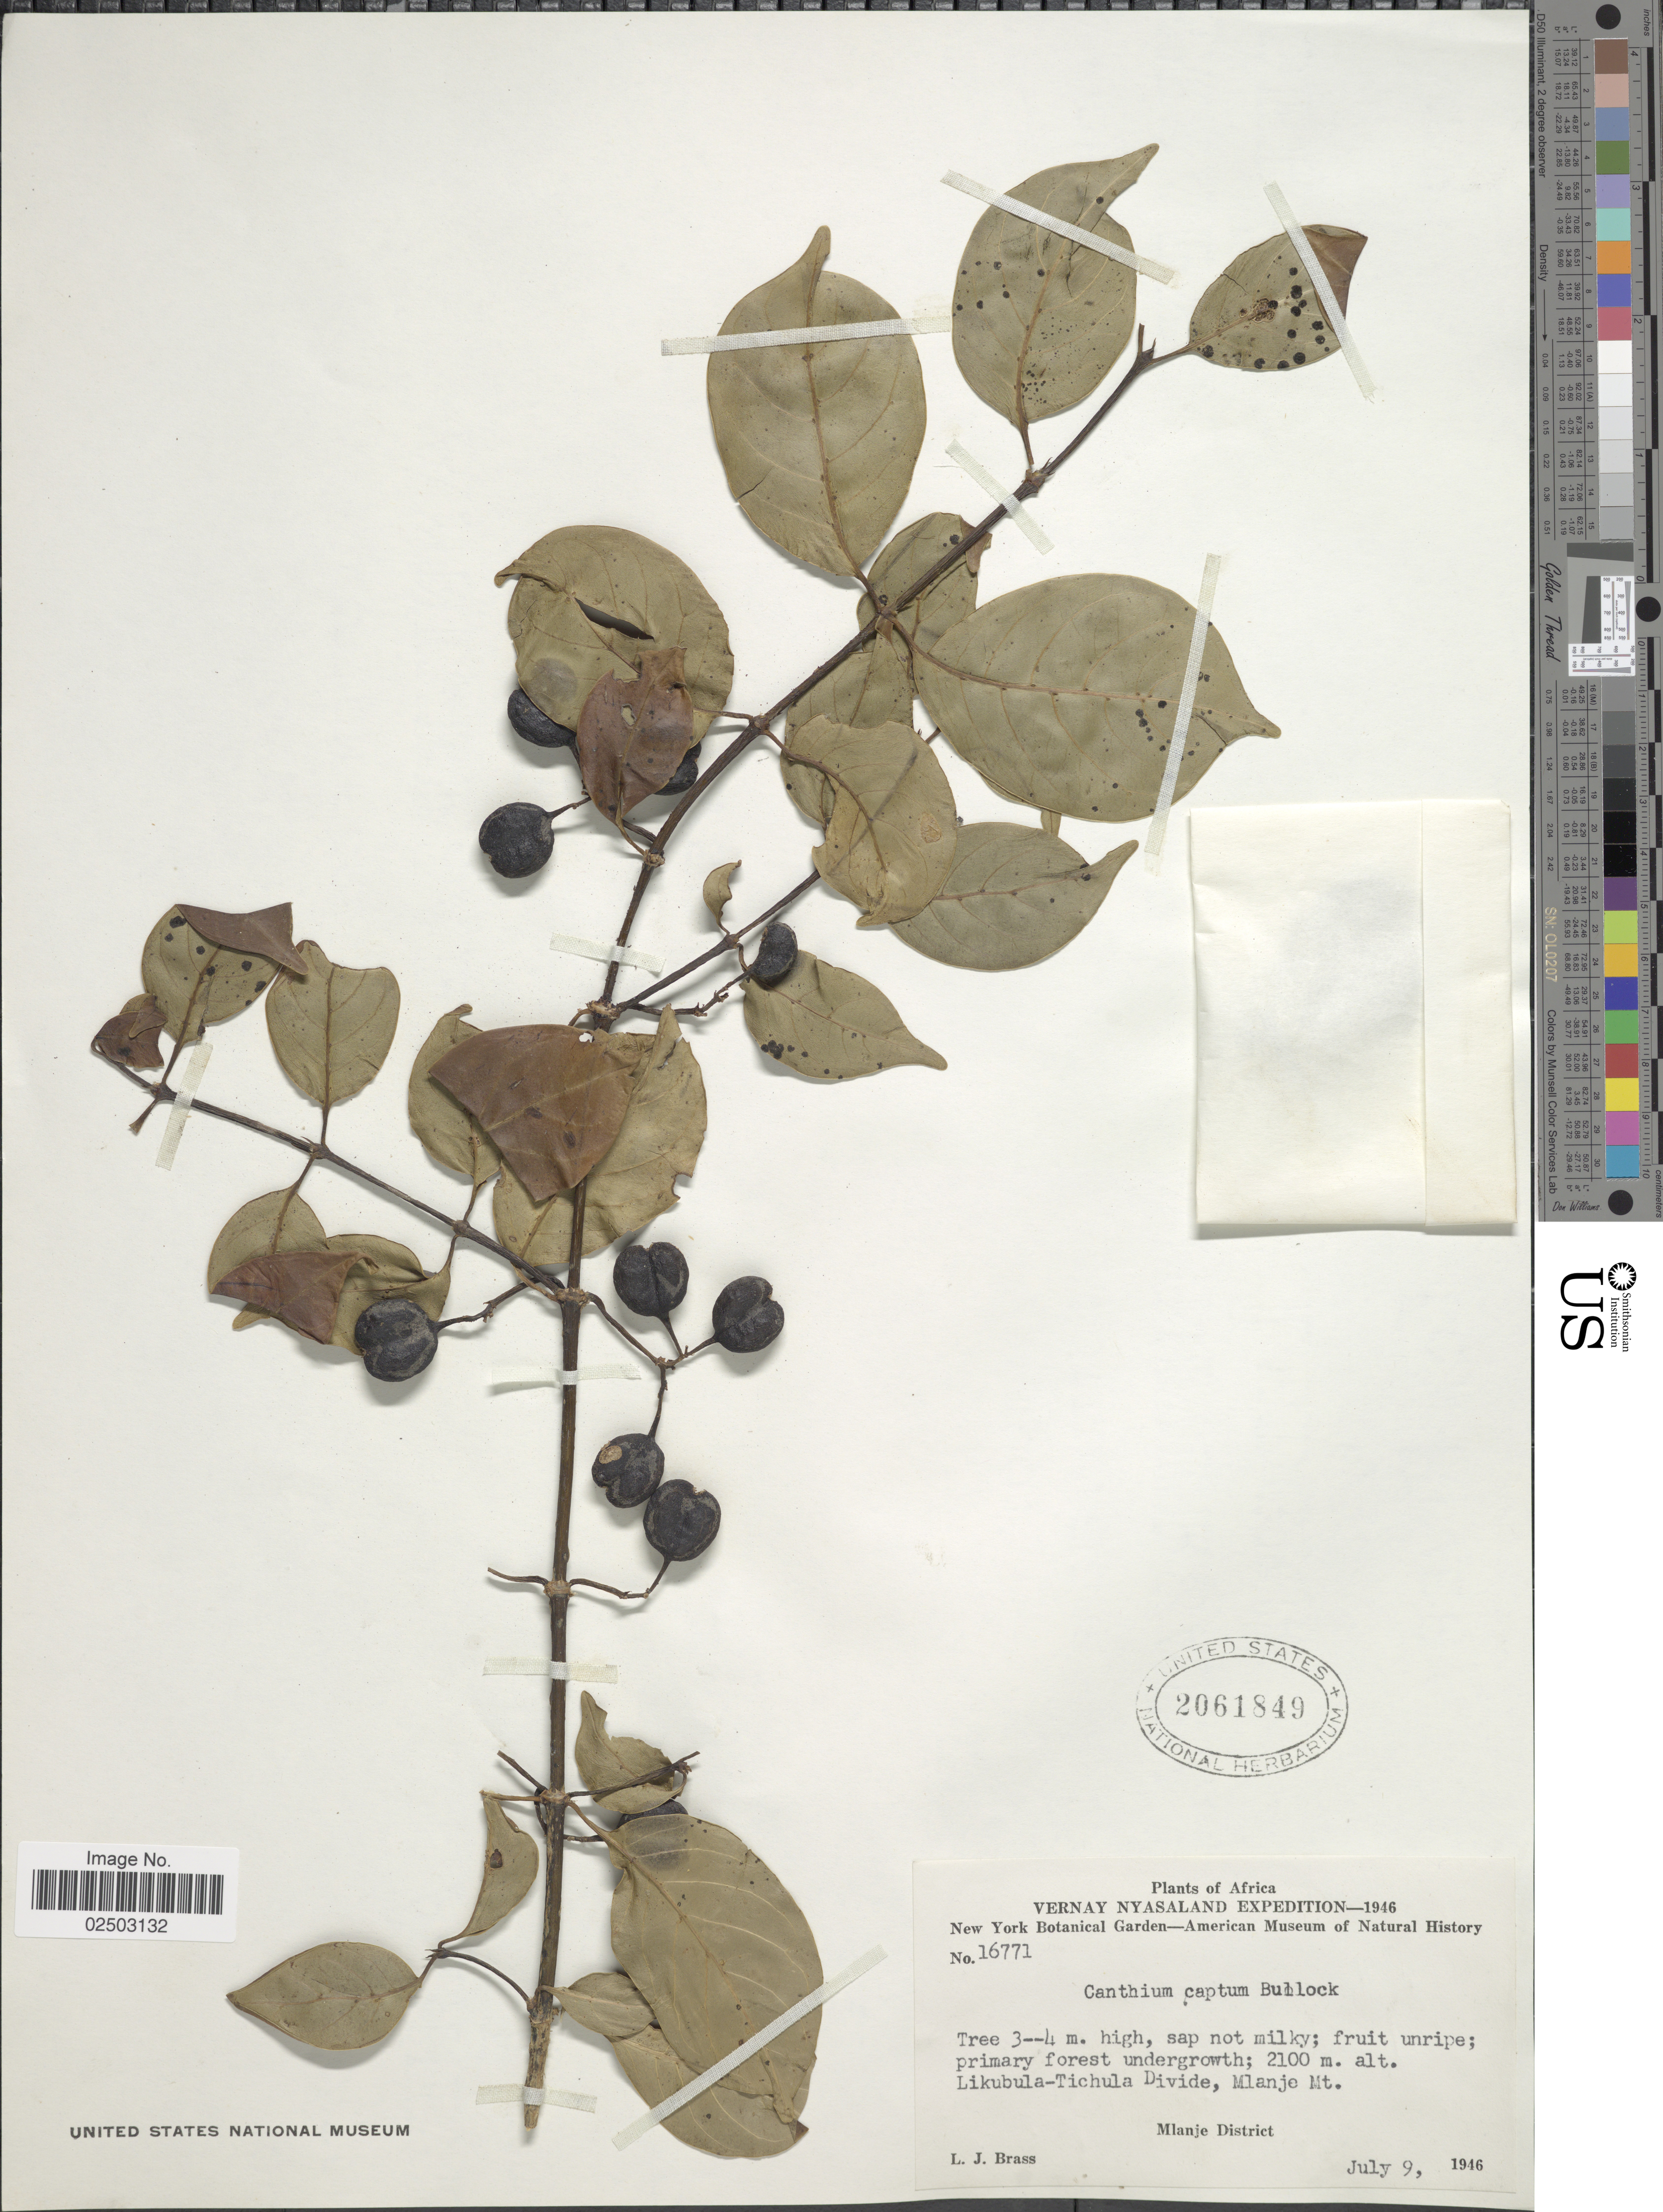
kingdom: Plantae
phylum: Tracheophyta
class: Magnoliopsida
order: Gentianales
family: Rubiaceae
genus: Canthium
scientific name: Canthium captum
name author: Bullock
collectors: L. J. Brass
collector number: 16771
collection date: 1946-07-09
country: Malawi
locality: Vernay Nyasaland, Likubula-Tichula Divide, Mlanje Mt., Mlanje District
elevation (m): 2100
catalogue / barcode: US 2061849